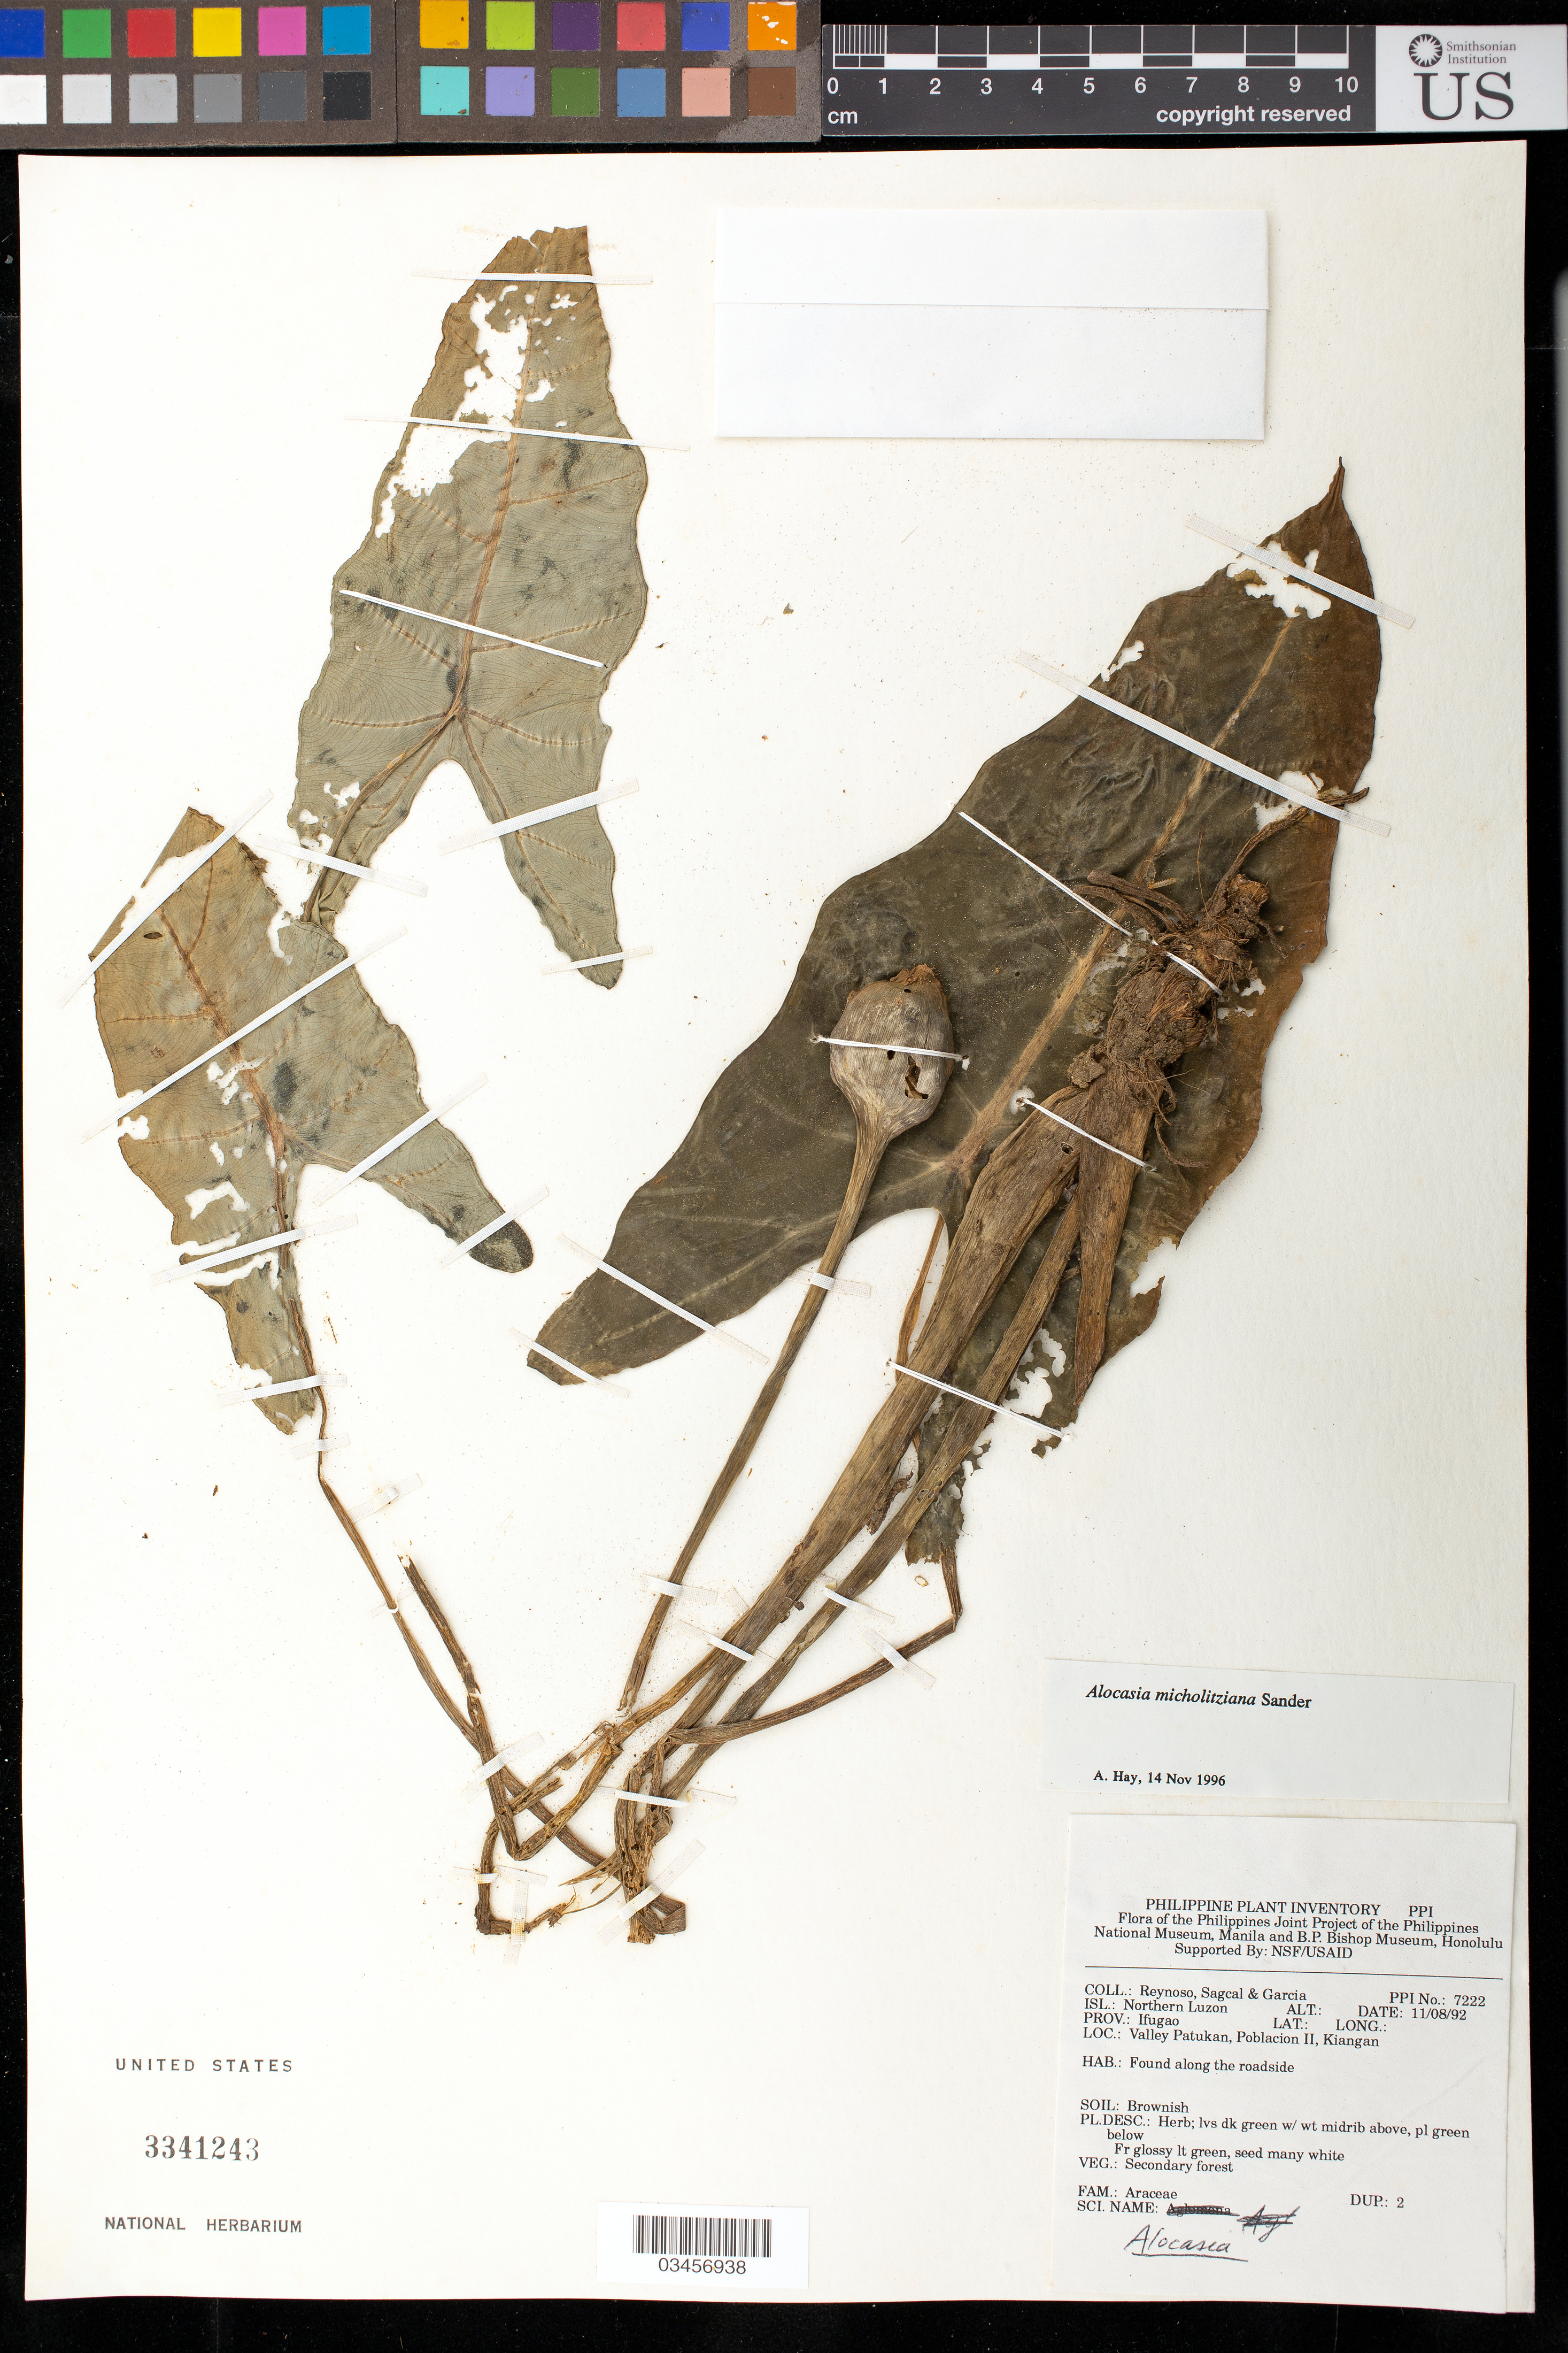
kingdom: Plantae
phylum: Tracheophyta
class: Liliopsida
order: Alismatales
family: Araceae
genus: Alocasia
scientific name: Alocasia micholitziana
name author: Sander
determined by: Hay, A.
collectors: E. Reynoso, E. Sagcal & H. Garcia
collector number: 7222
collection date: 1992-08-11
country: Philippines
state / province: Cordillera (Administrative Region)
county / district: Ifugao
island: Luzon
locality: Valley Patukan, Poblacion II, Kiangan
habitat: Secondary forest; found along the roadside. Soil brownish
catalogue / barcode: US 3341243